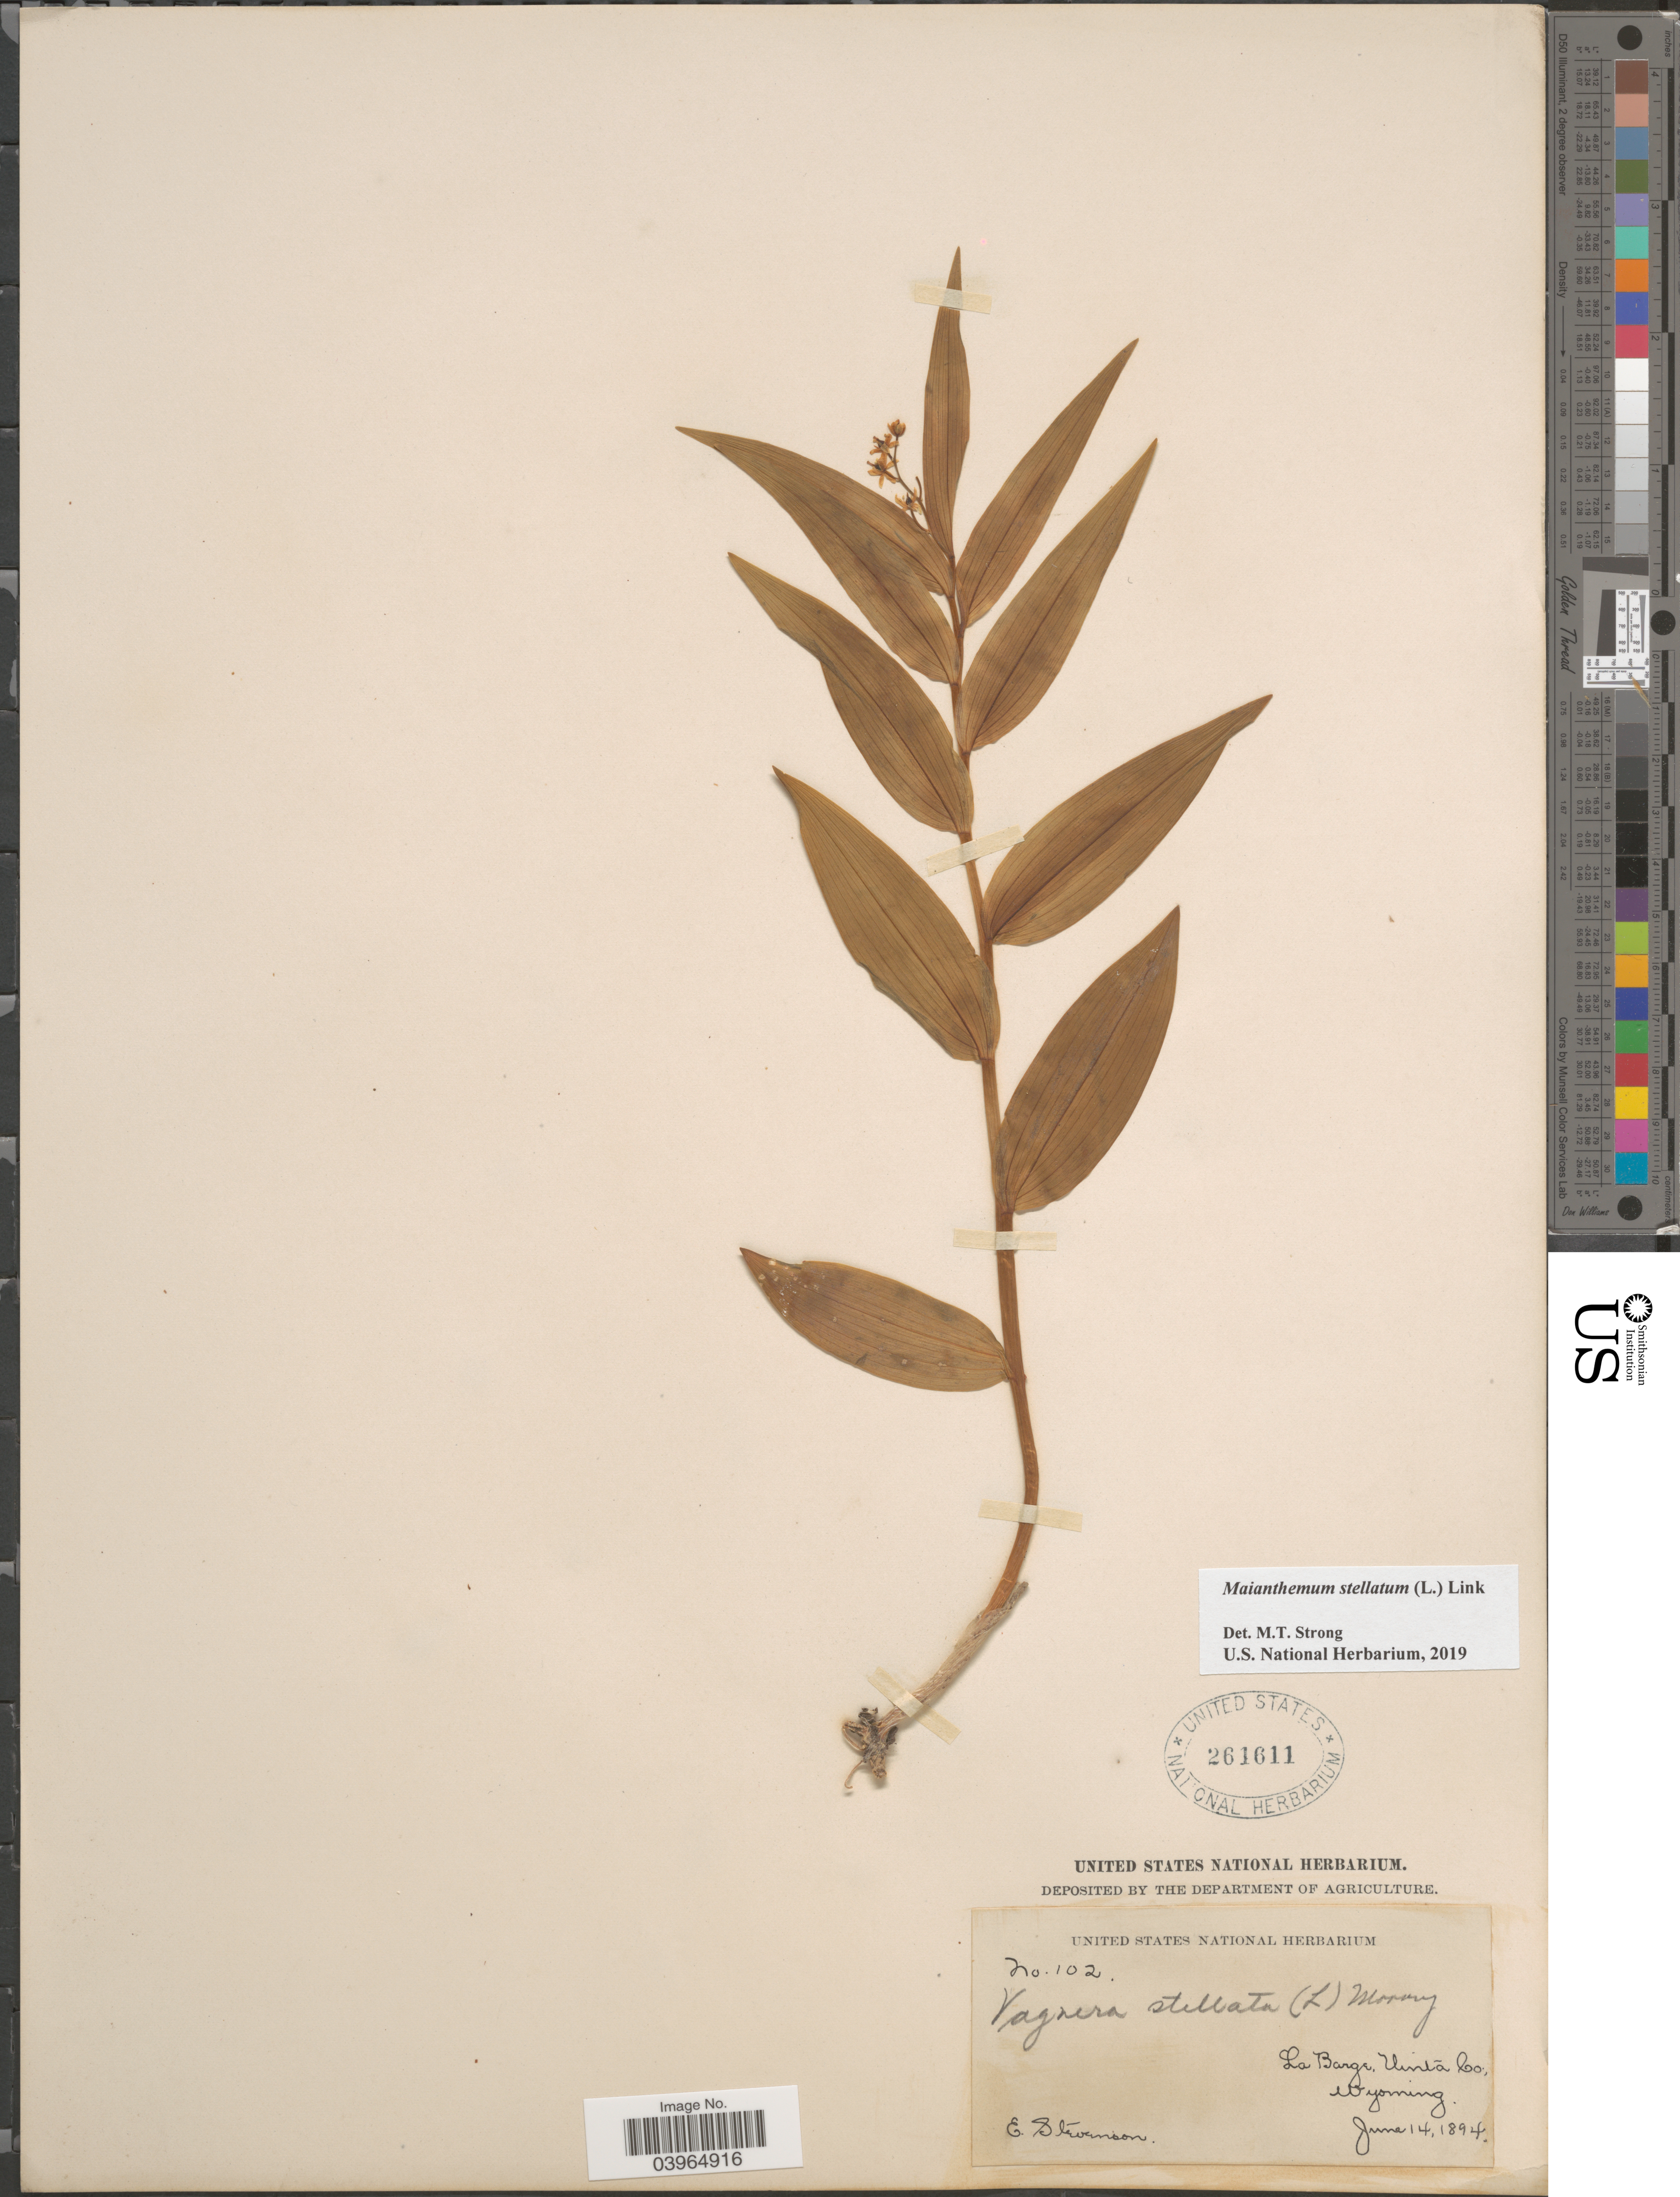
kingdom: Plantae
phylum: Tracheophyta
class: Liliopsida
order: Asparagales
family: Asparagaceae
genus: Maianthemum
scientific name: Maianthemum stellatum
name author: (L.) Link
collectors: E. Stevenson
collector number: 102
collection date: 1894-06-14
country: United States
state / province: Wyoming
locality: La Barge, Uinta Co.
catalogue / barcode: US 261611